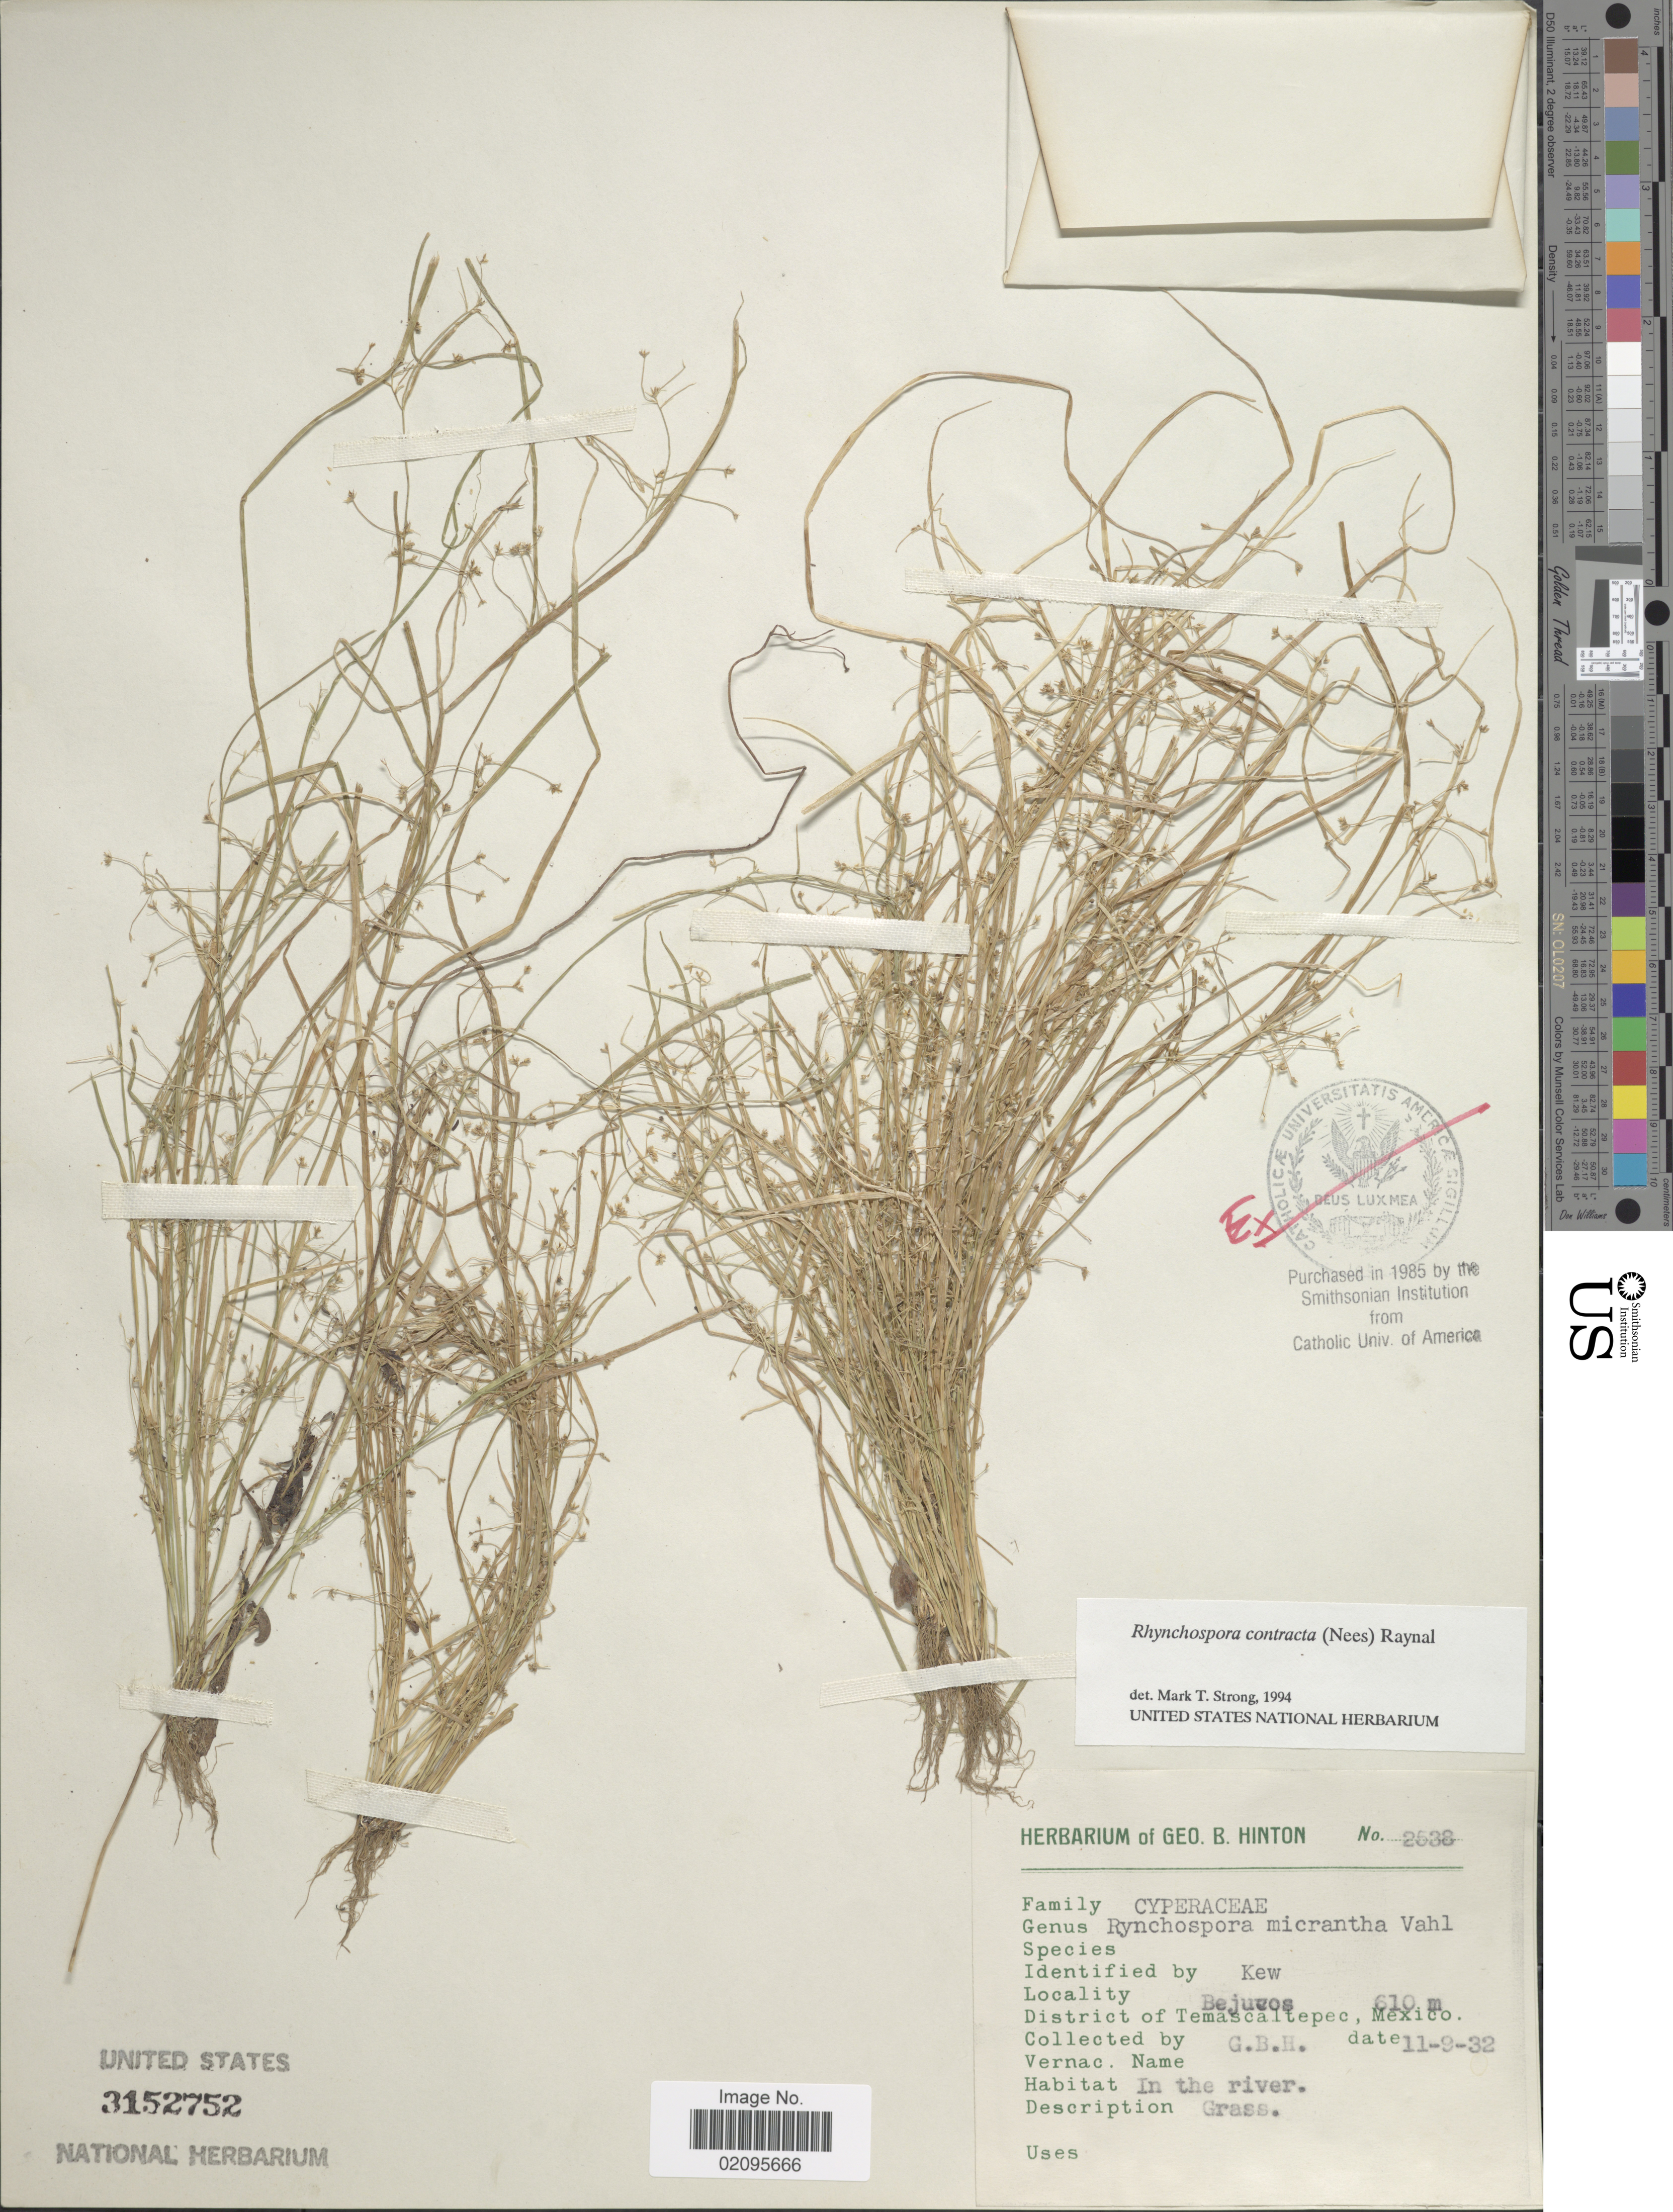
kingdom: Plantae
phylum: Tracheophyta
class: Liliopsida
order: Poales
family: Cyperaceae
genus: Rhynchospora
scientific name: Rhynchospora contracta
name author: (Nees) J. Raynal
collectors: G. B. Hinton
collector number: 2538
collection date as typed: Transcribed d/m/y: 9/11/32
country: Mexico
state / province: México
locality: Bejuco, District of Temascaltepec.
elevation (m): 610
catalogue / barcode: US 3152752